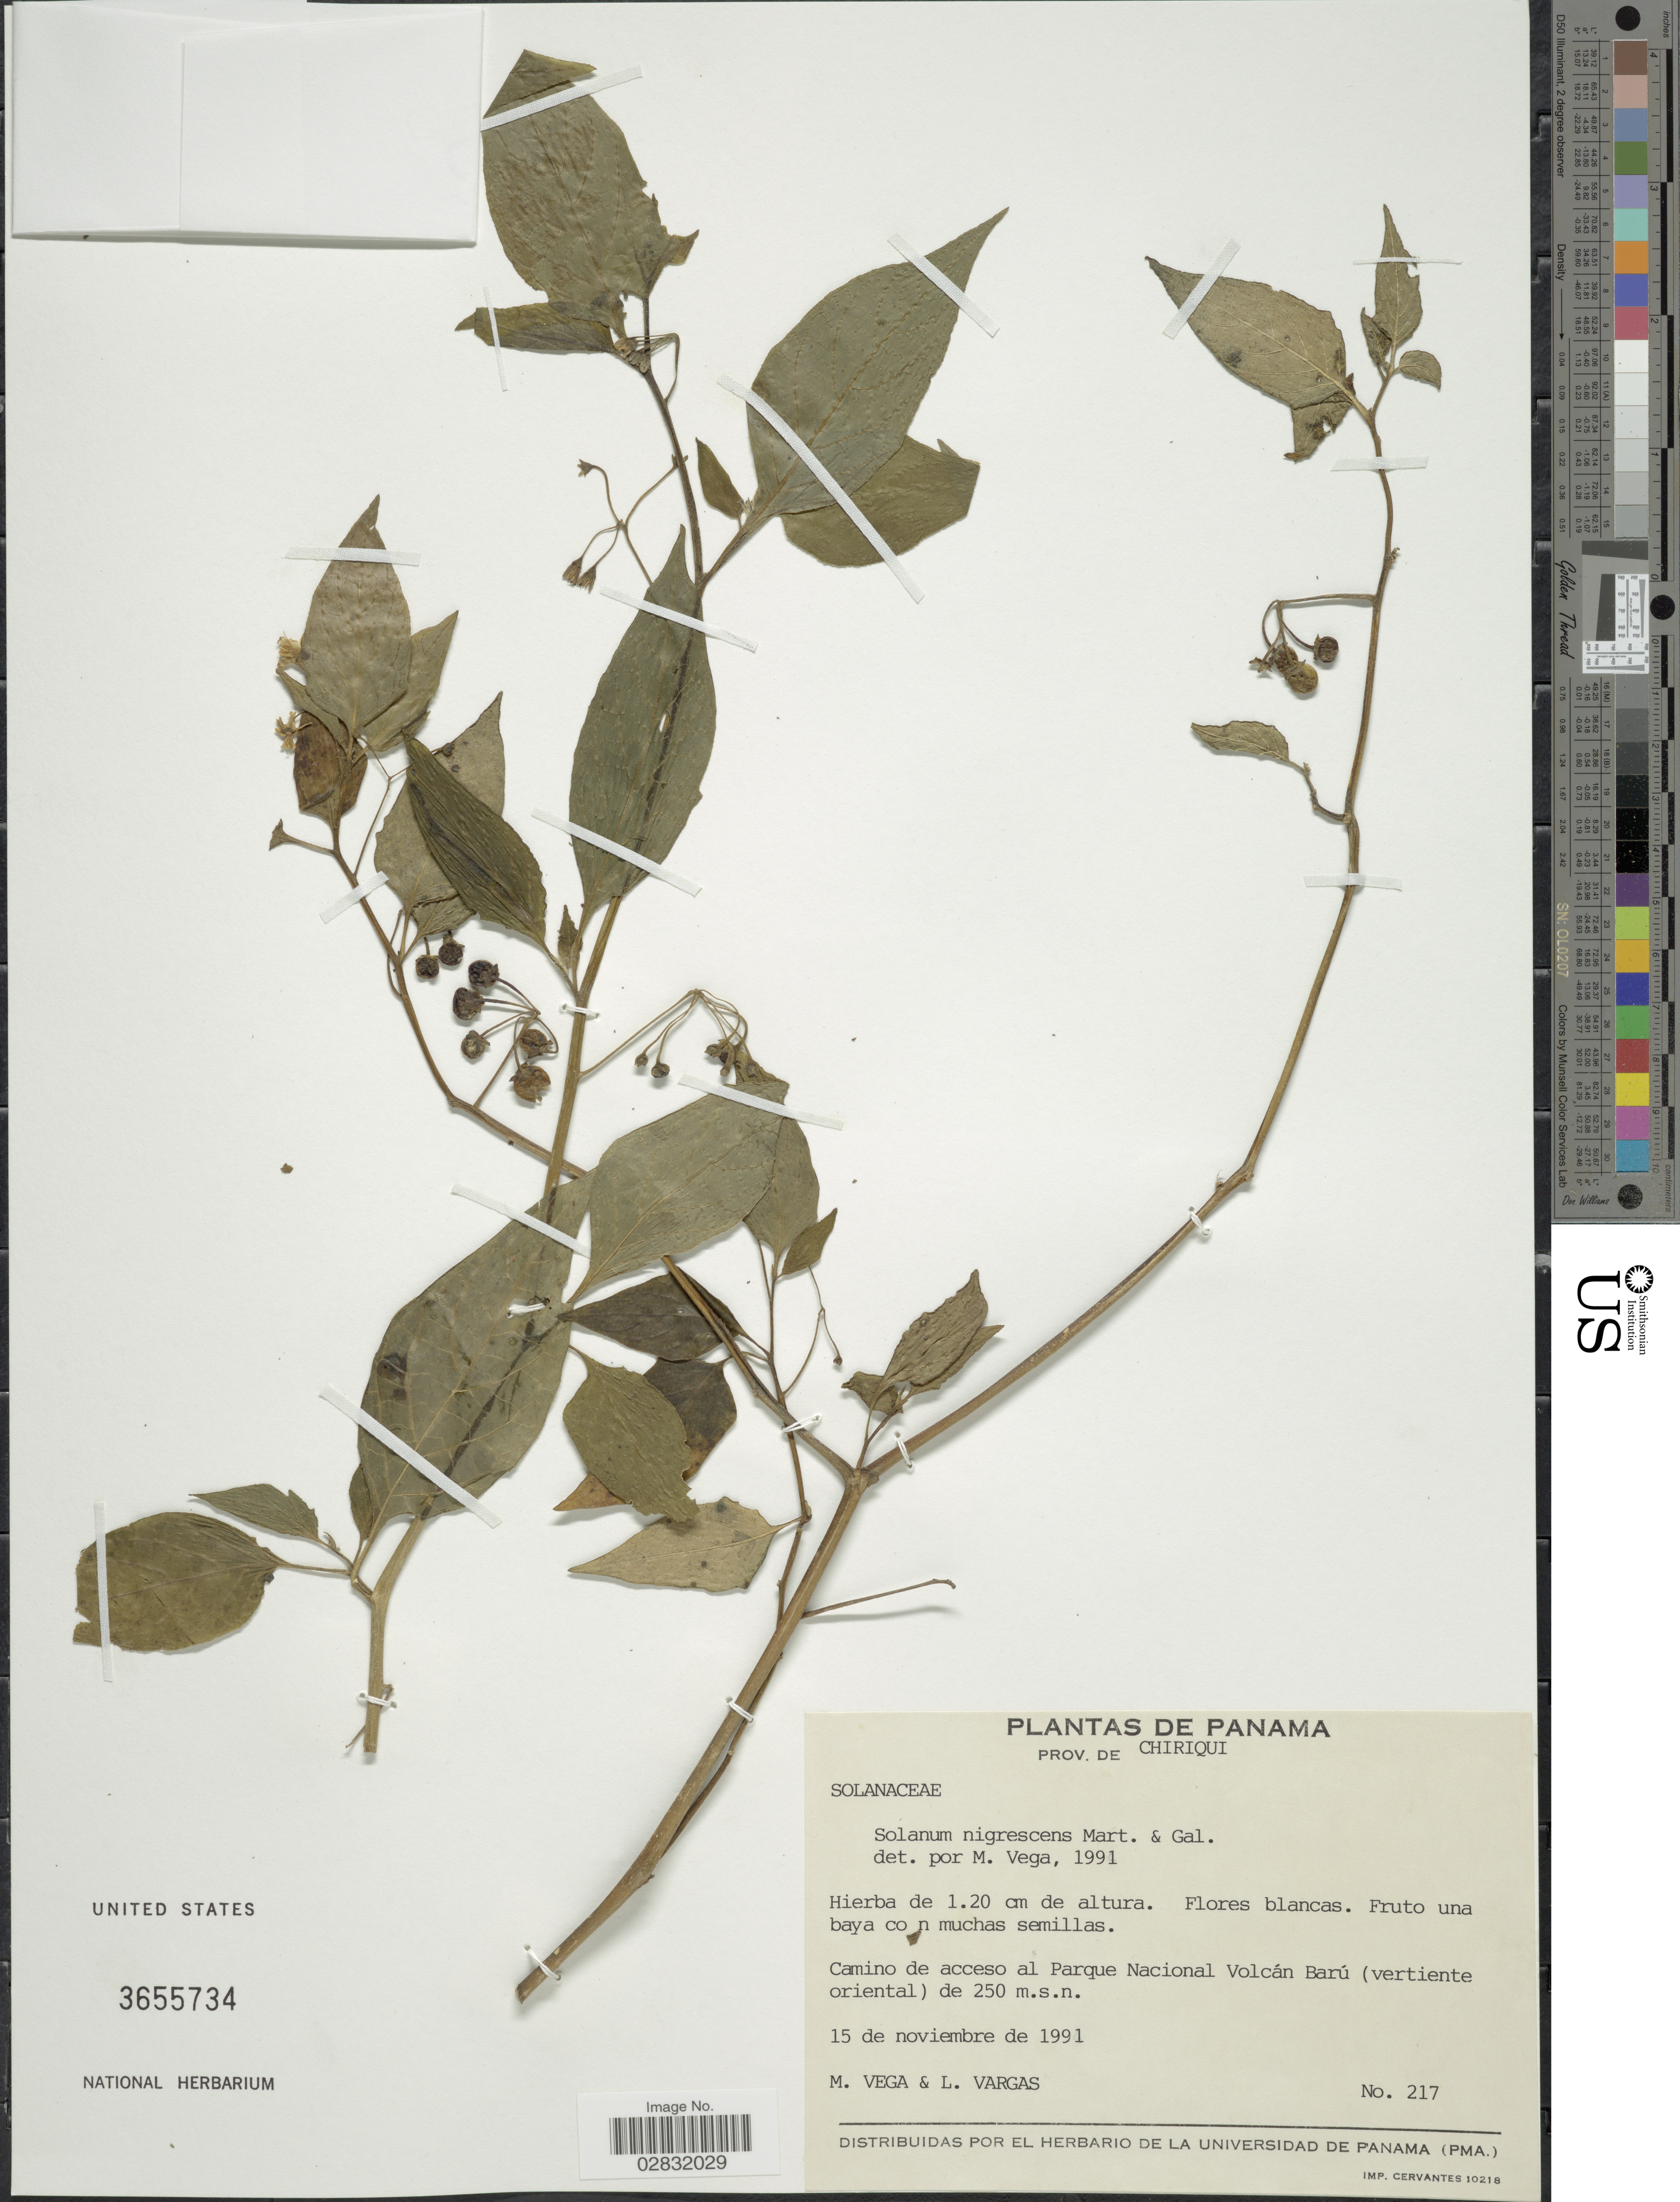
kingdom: Plantae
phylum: Tracheophyta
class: Magnoliopsida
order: Solanales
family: Solanaceae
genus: Solanum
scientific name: Solanum nigrescens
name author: M. Martens & Galeotti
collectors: M. Vega & L. Vargas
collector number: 217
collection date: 1991-11-15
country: Panama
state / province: Chiriqui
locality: Prov. de Chiriqui. Camino de acceso al Parque Nacional Volcán Barú (vertiente oriental).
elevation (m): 250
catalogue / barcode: US 3655734